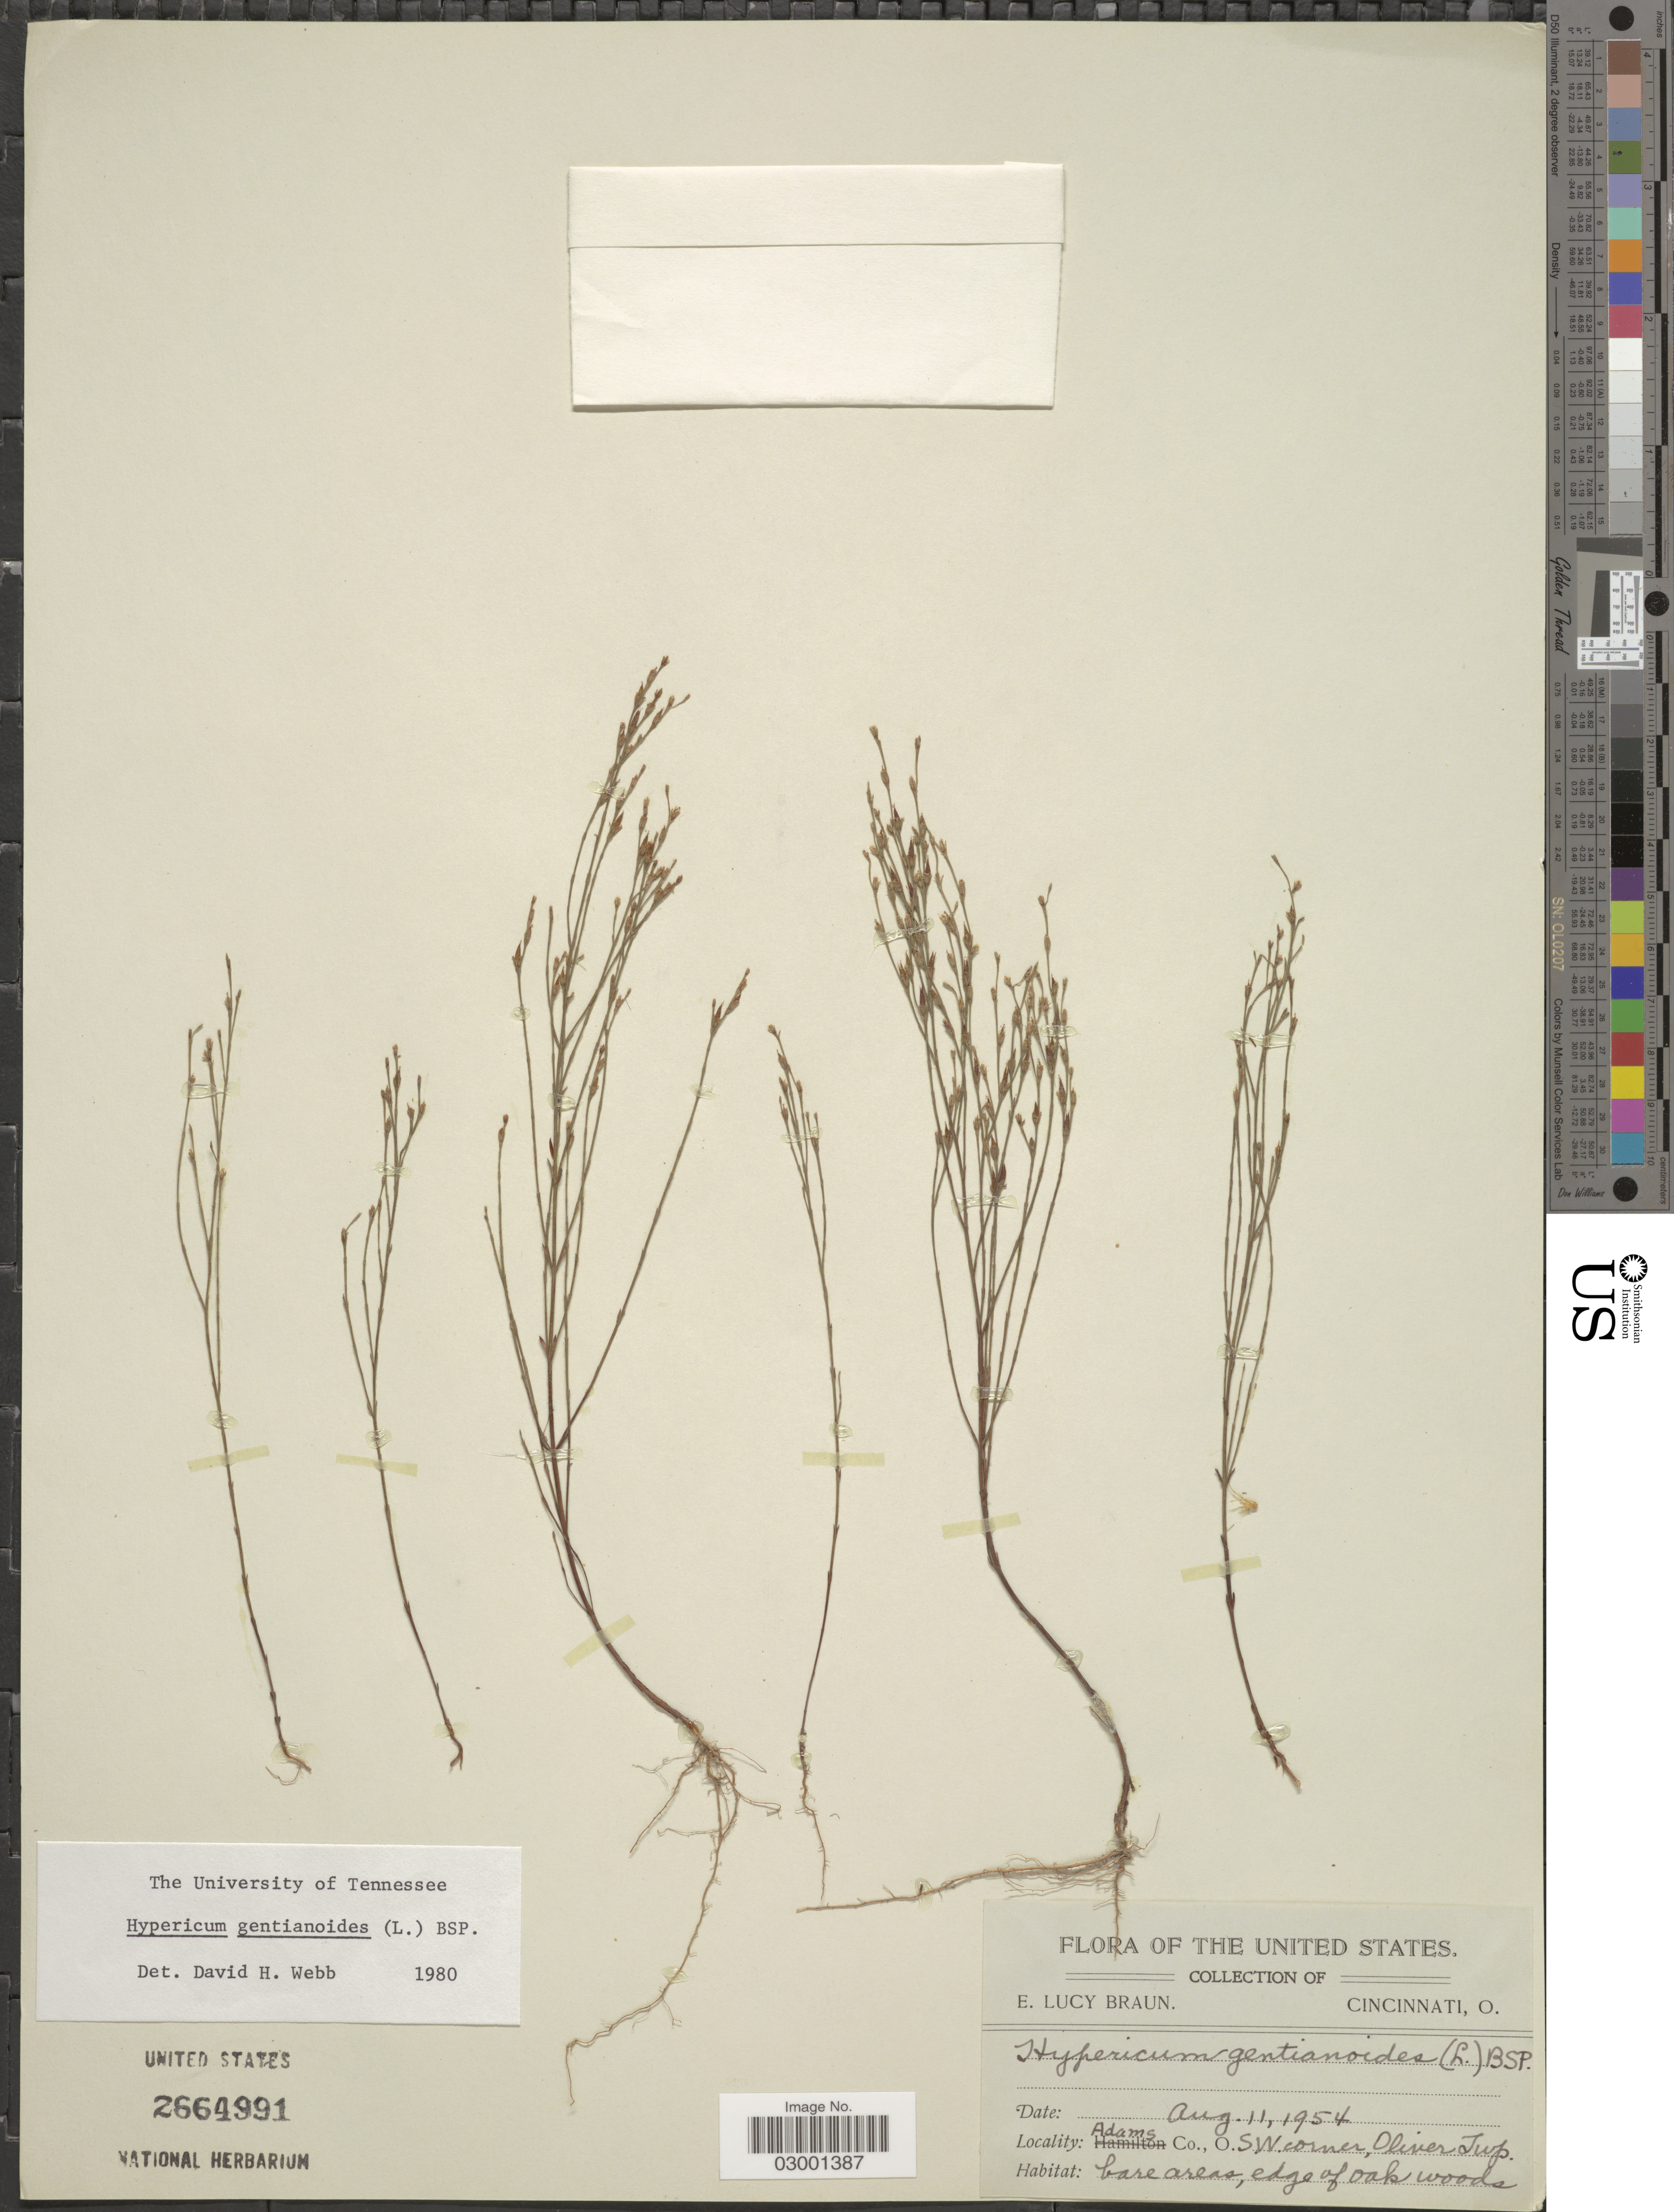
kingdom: Plantae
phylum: Tracheophyta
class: Magnoliopsida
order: Malpighiales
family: Hypericaceae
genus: Hypericum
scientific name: Hypericum gentianoides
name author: (L.) Britton, Stearns & Poggenb.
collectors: E. L. Braun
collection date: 1954-08-11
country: United States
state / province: Ohio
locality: Adams Co., S.W. corner,Oliver Twp. Bare areas, edge of oak woods.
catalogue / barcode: US 2664991